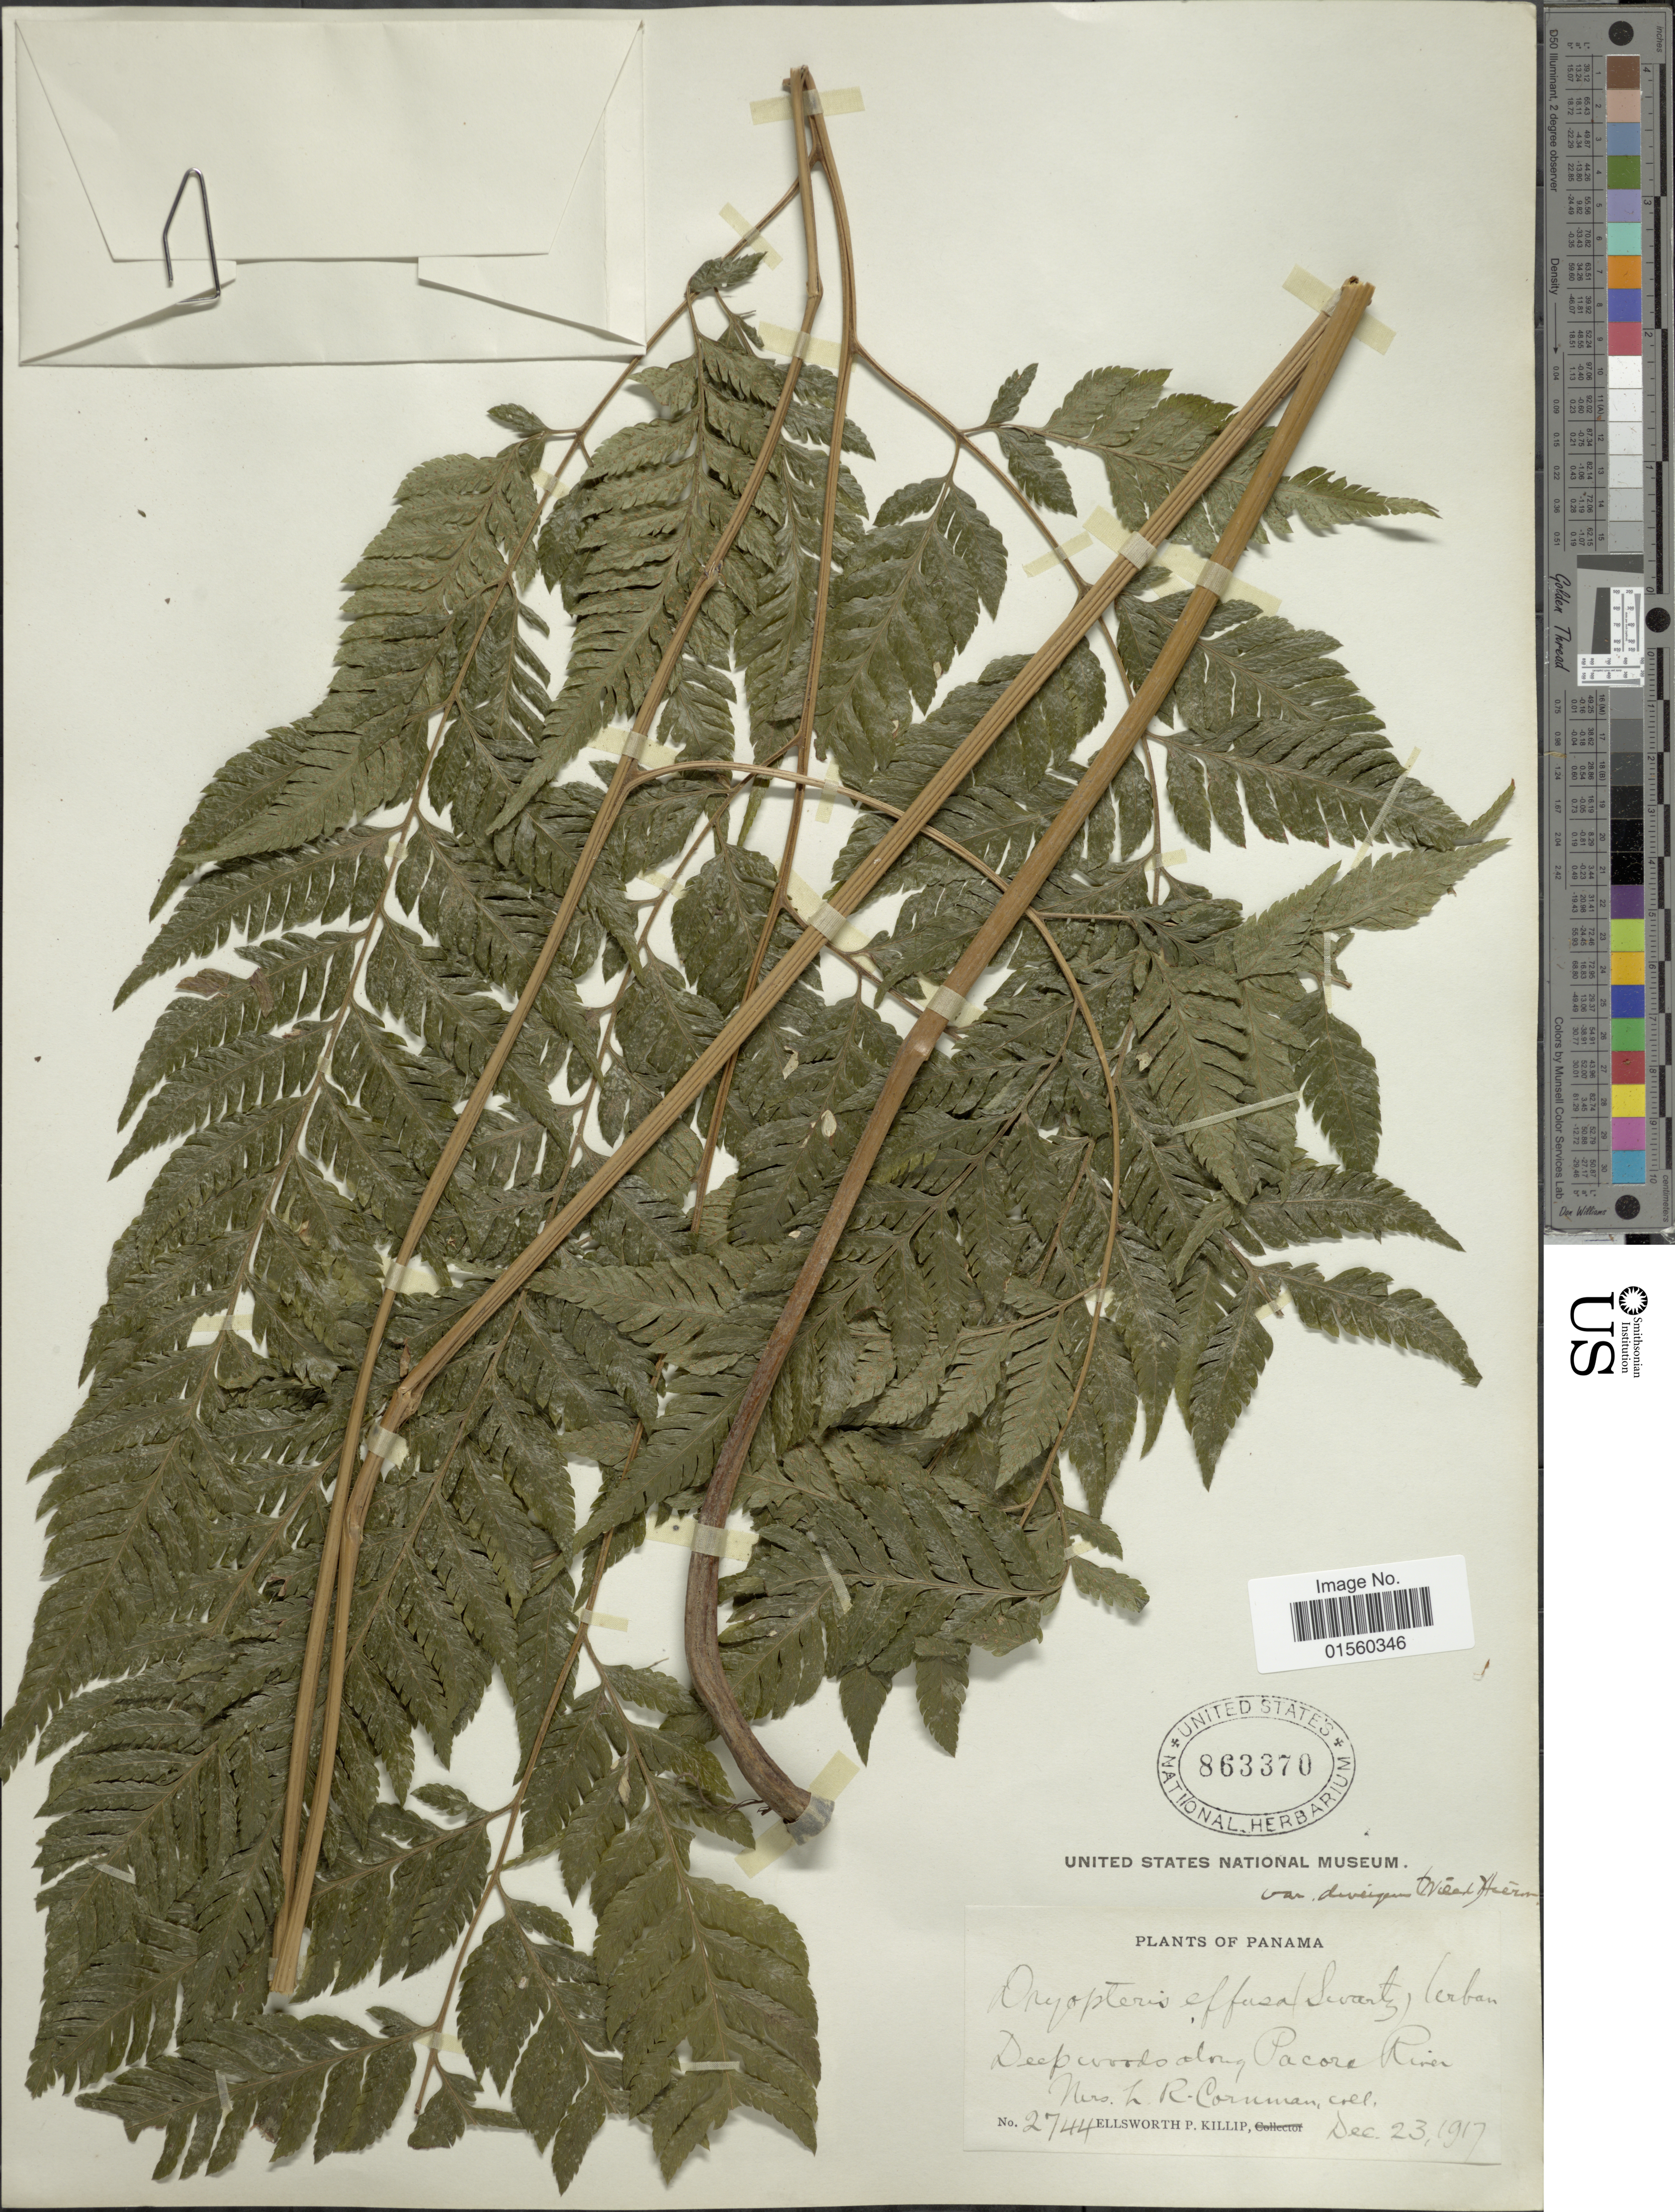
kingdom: Plantae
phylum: Tracheophyta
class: Polypodiopsida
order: Polypodiales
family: Dryopteridaceae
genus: Parapolystichum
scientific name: Parapolystichum effusum var. effusum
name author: (Sw.) Ching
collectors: L. Cornman & E. P. Killip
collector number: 2744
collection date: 1917-12-23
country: Panama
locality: Along Pacore River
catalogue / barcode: US 863370